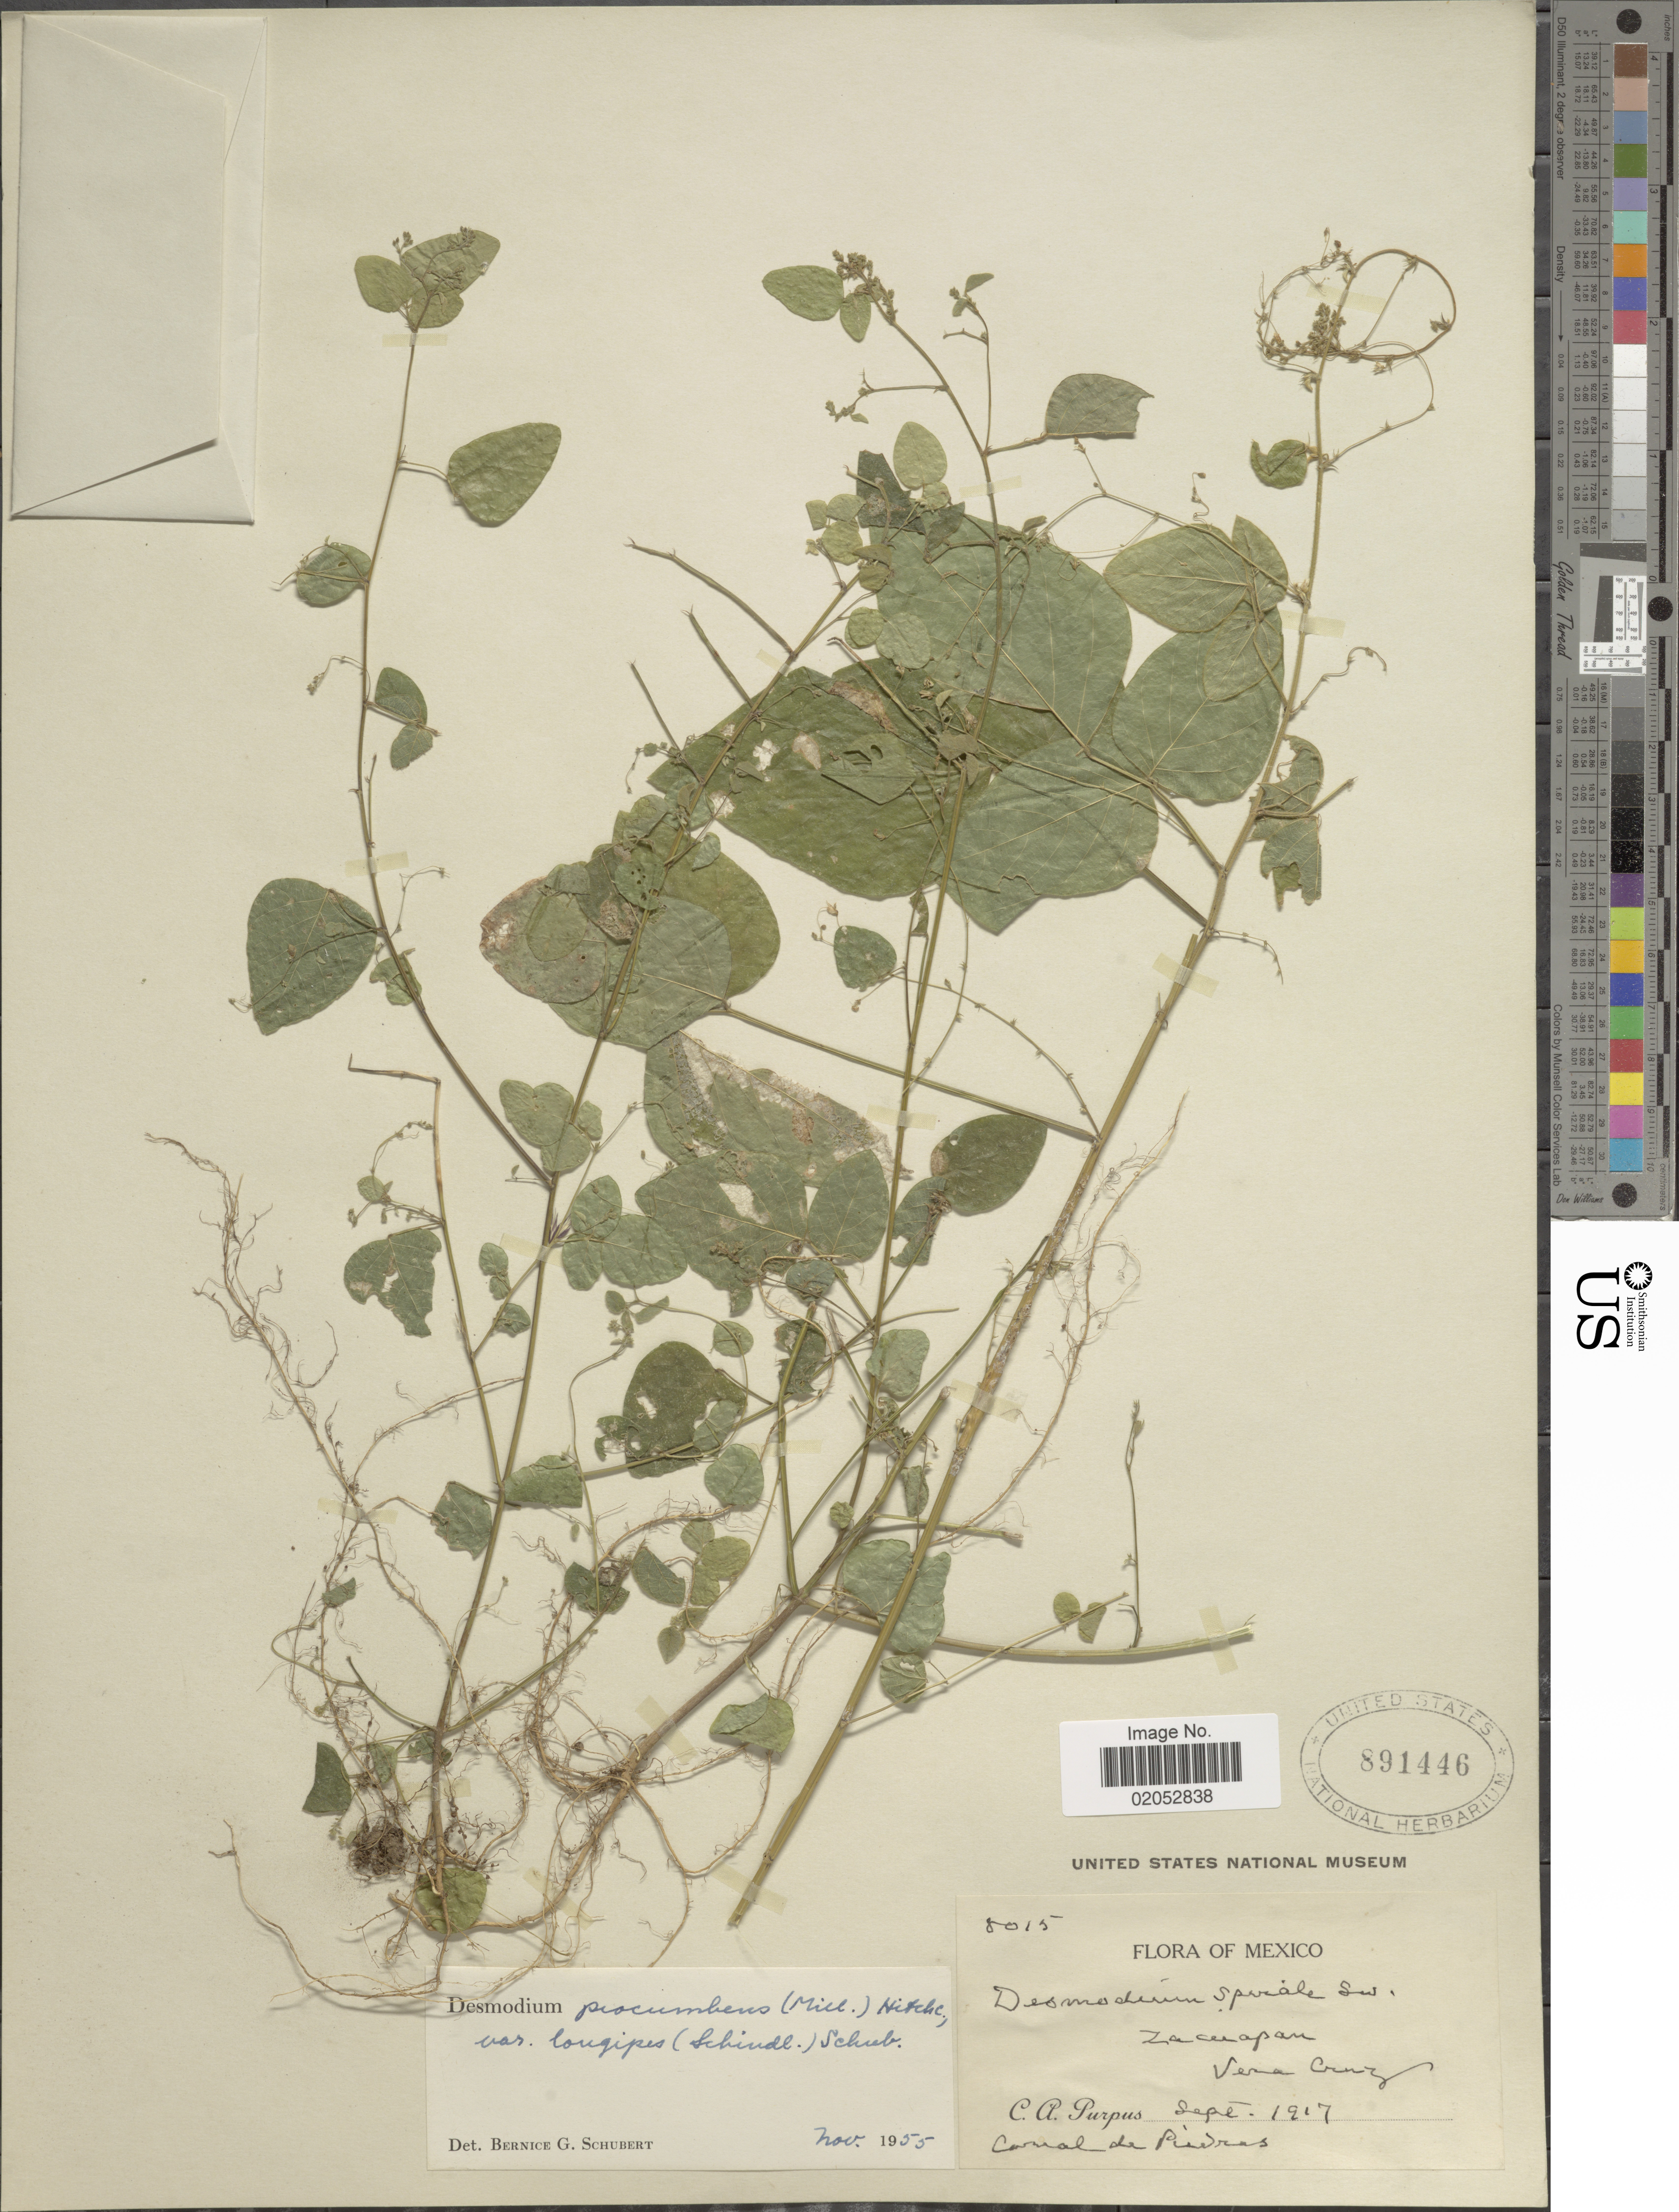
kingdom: Plantae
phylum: Tracheophyta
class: Magnoliopsida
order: Fabales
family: Fabaceae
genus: Desmodium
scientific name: Desmodium procumbens var. longipes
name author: (Schindl.) B.G. Schub.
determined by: Schubert, Bernice G.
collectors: C. A. Purpus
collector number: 8015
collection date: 1917-09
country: Mexico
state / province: Veracruz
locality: Zacuapan, Canal de Piedras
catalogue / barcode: US 891446